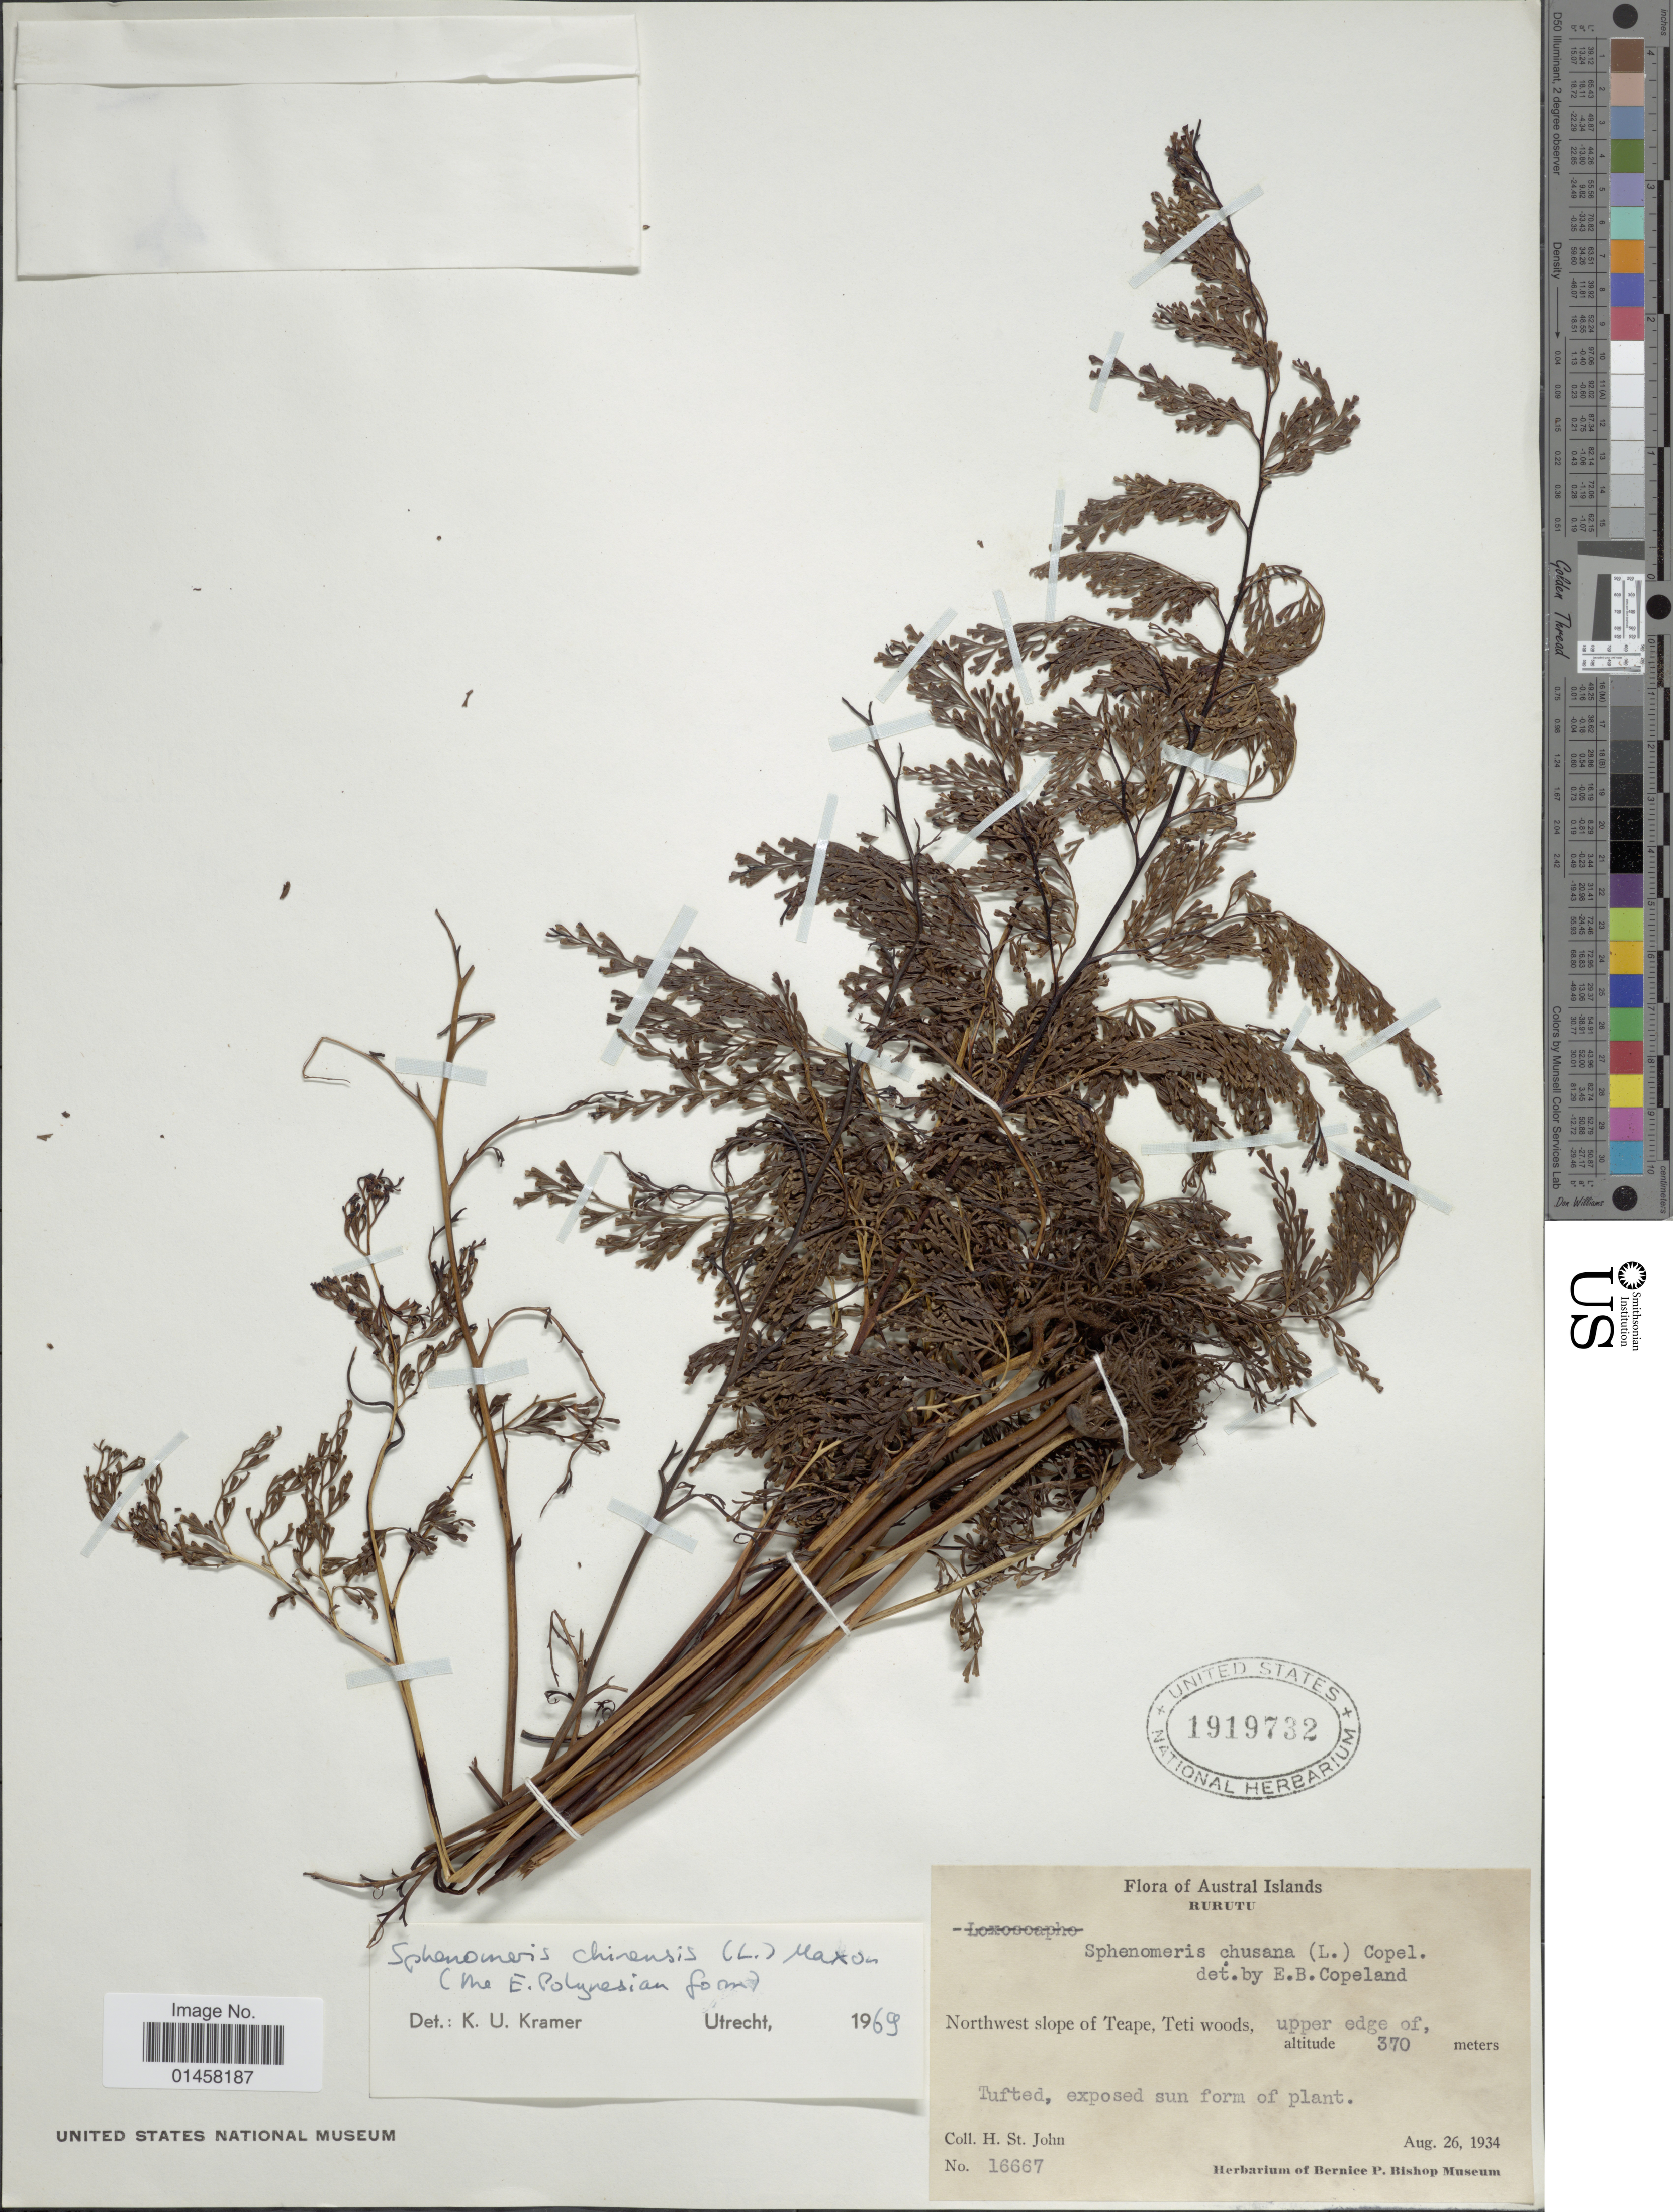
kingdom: Plantae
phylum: Tracheophyta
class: Polypodiopsida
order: Polypodiales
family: Lindsaeaceae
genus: Sphenomeris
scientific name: Sphenomeris chinensis var. chinensis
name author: (L.) Maxon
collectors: H. St. John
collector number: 16667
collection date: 1934-08-26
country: French Polynesia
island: Rurutu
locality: Austral Islands. Rurutu. Northwest slope of Teape, Teti woods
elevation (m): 370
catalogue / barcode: US 1919732